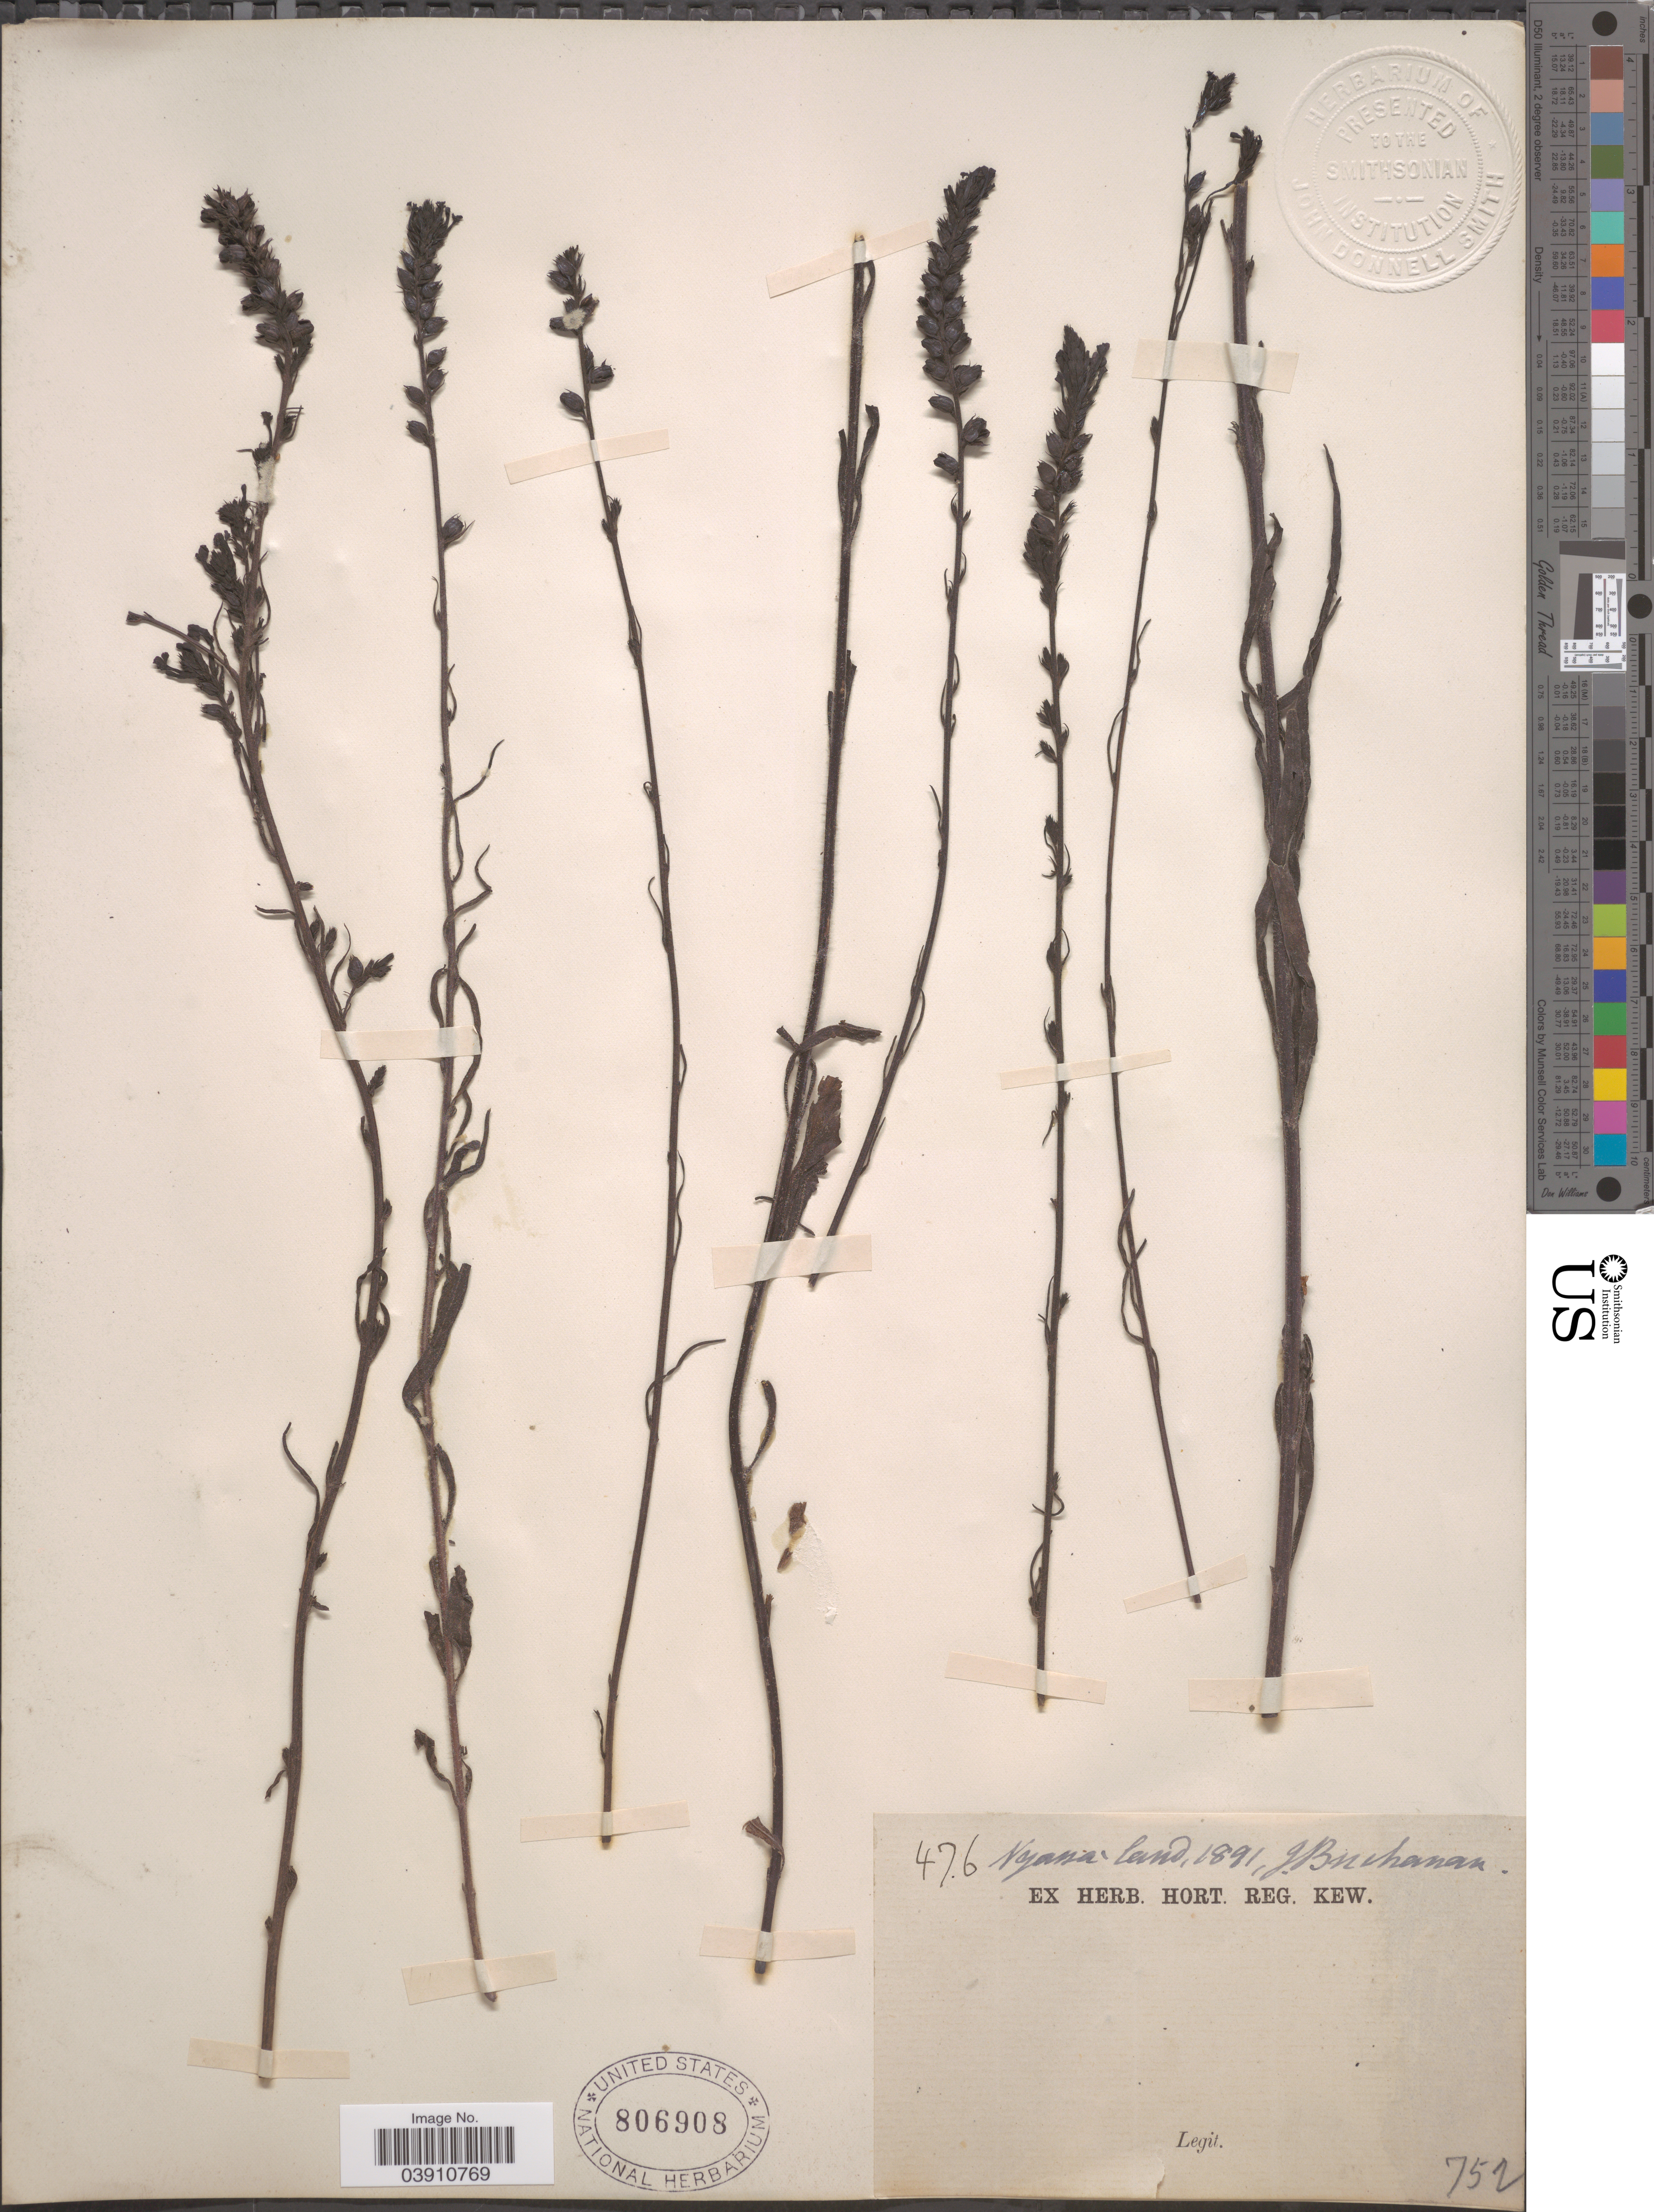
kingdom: Plantae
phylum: Tracheophyta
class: Magnoliopsida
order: Lamiales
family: Orobanchaceae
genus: Buchnera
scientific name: Buchnera sp.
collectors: J. Buchanan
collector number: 476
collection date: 1891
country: Malawi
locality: Nyassa-land.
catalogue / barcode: US 806908